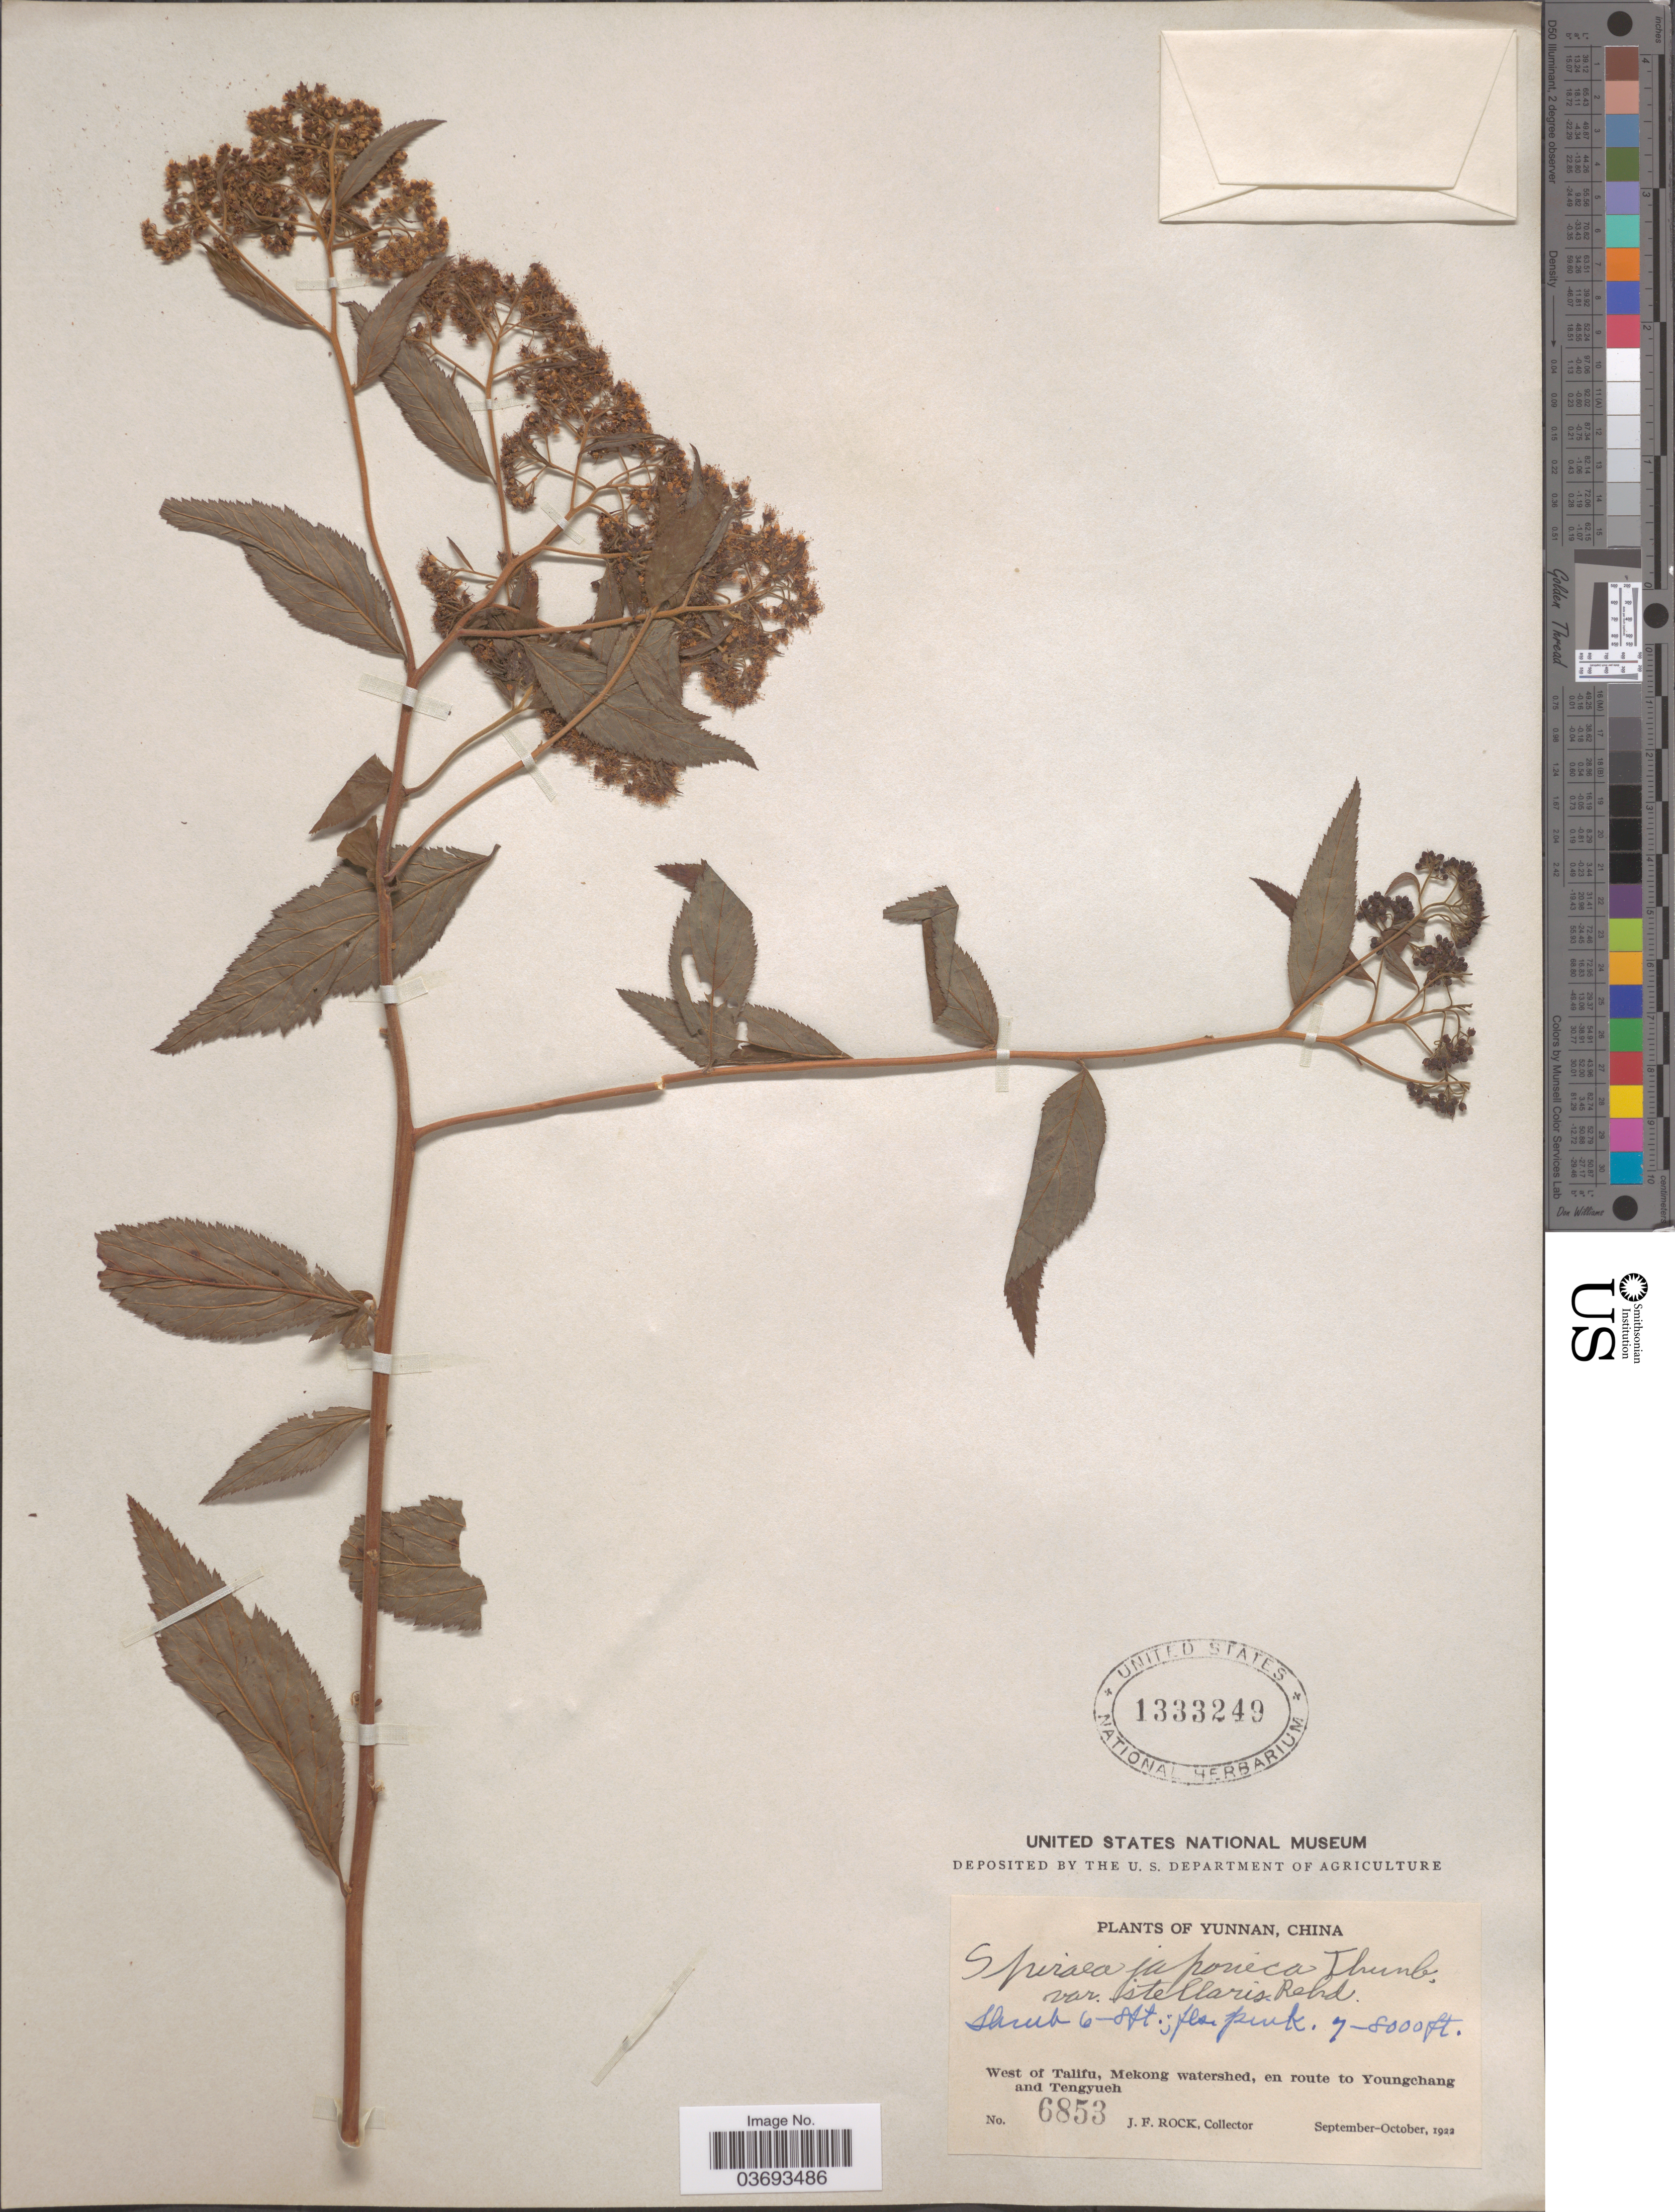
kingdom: Plantae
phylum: Tracheophyta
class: Magnoliopsida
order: Rosales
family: Rosaceae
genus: Spiraea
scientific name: Spiraea japonica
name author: L. f.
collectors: J. Rock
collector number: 6853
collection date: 1922-09/1922-10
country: China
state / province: Yunnan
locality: West of Talifu, Mekong watershed, en route to Youngchang and Tengyueh.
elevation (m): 2134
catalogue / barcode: US 1333249